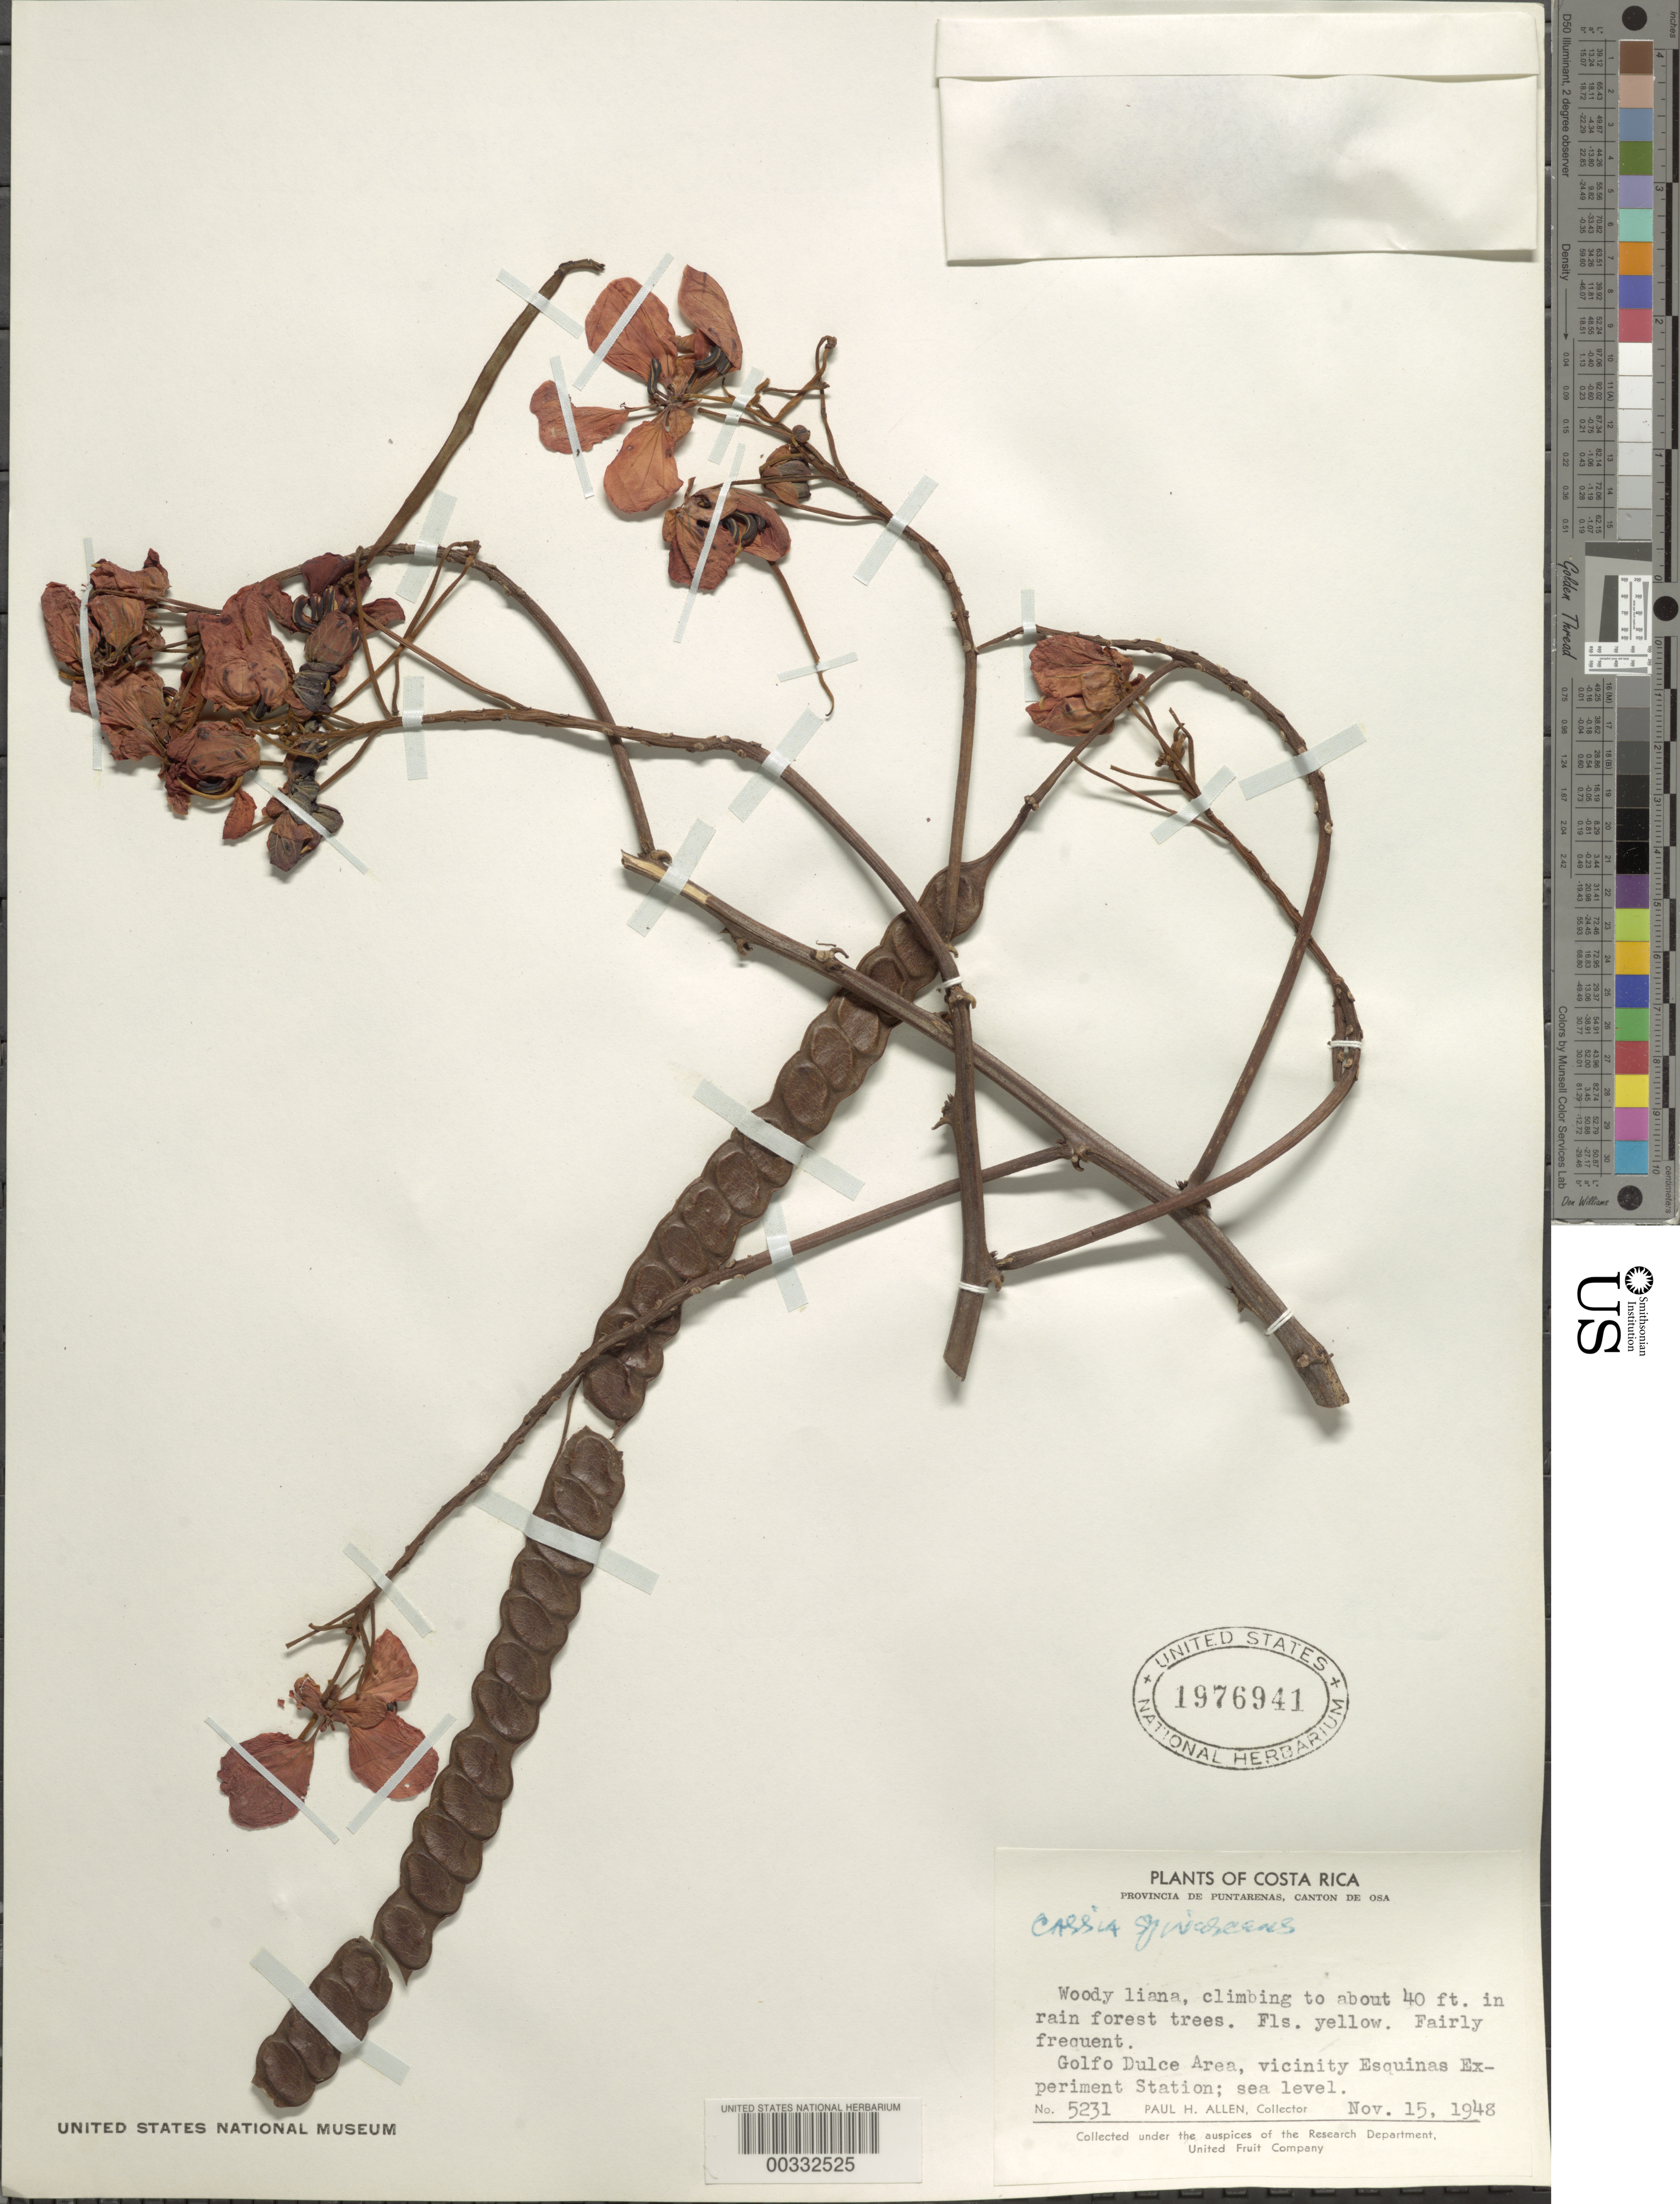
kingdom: Plantae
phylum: Tracheophyta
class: Magnoliopsida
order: Fabales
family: Fabaceae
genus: Senna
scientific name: Senna spinescens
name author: (Hoffmanns. ex Vogel) H.S. Irwin & Barneby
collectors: P. H. Allen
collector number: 5231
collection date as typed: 15 Nov 1948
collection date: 1948-11-15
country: Costa Rica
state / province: Puntarenas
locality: Golfo dulce area, vicinity esquinas experiment station; canto de osa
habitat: Rain forest trees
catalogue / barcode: US 1976941